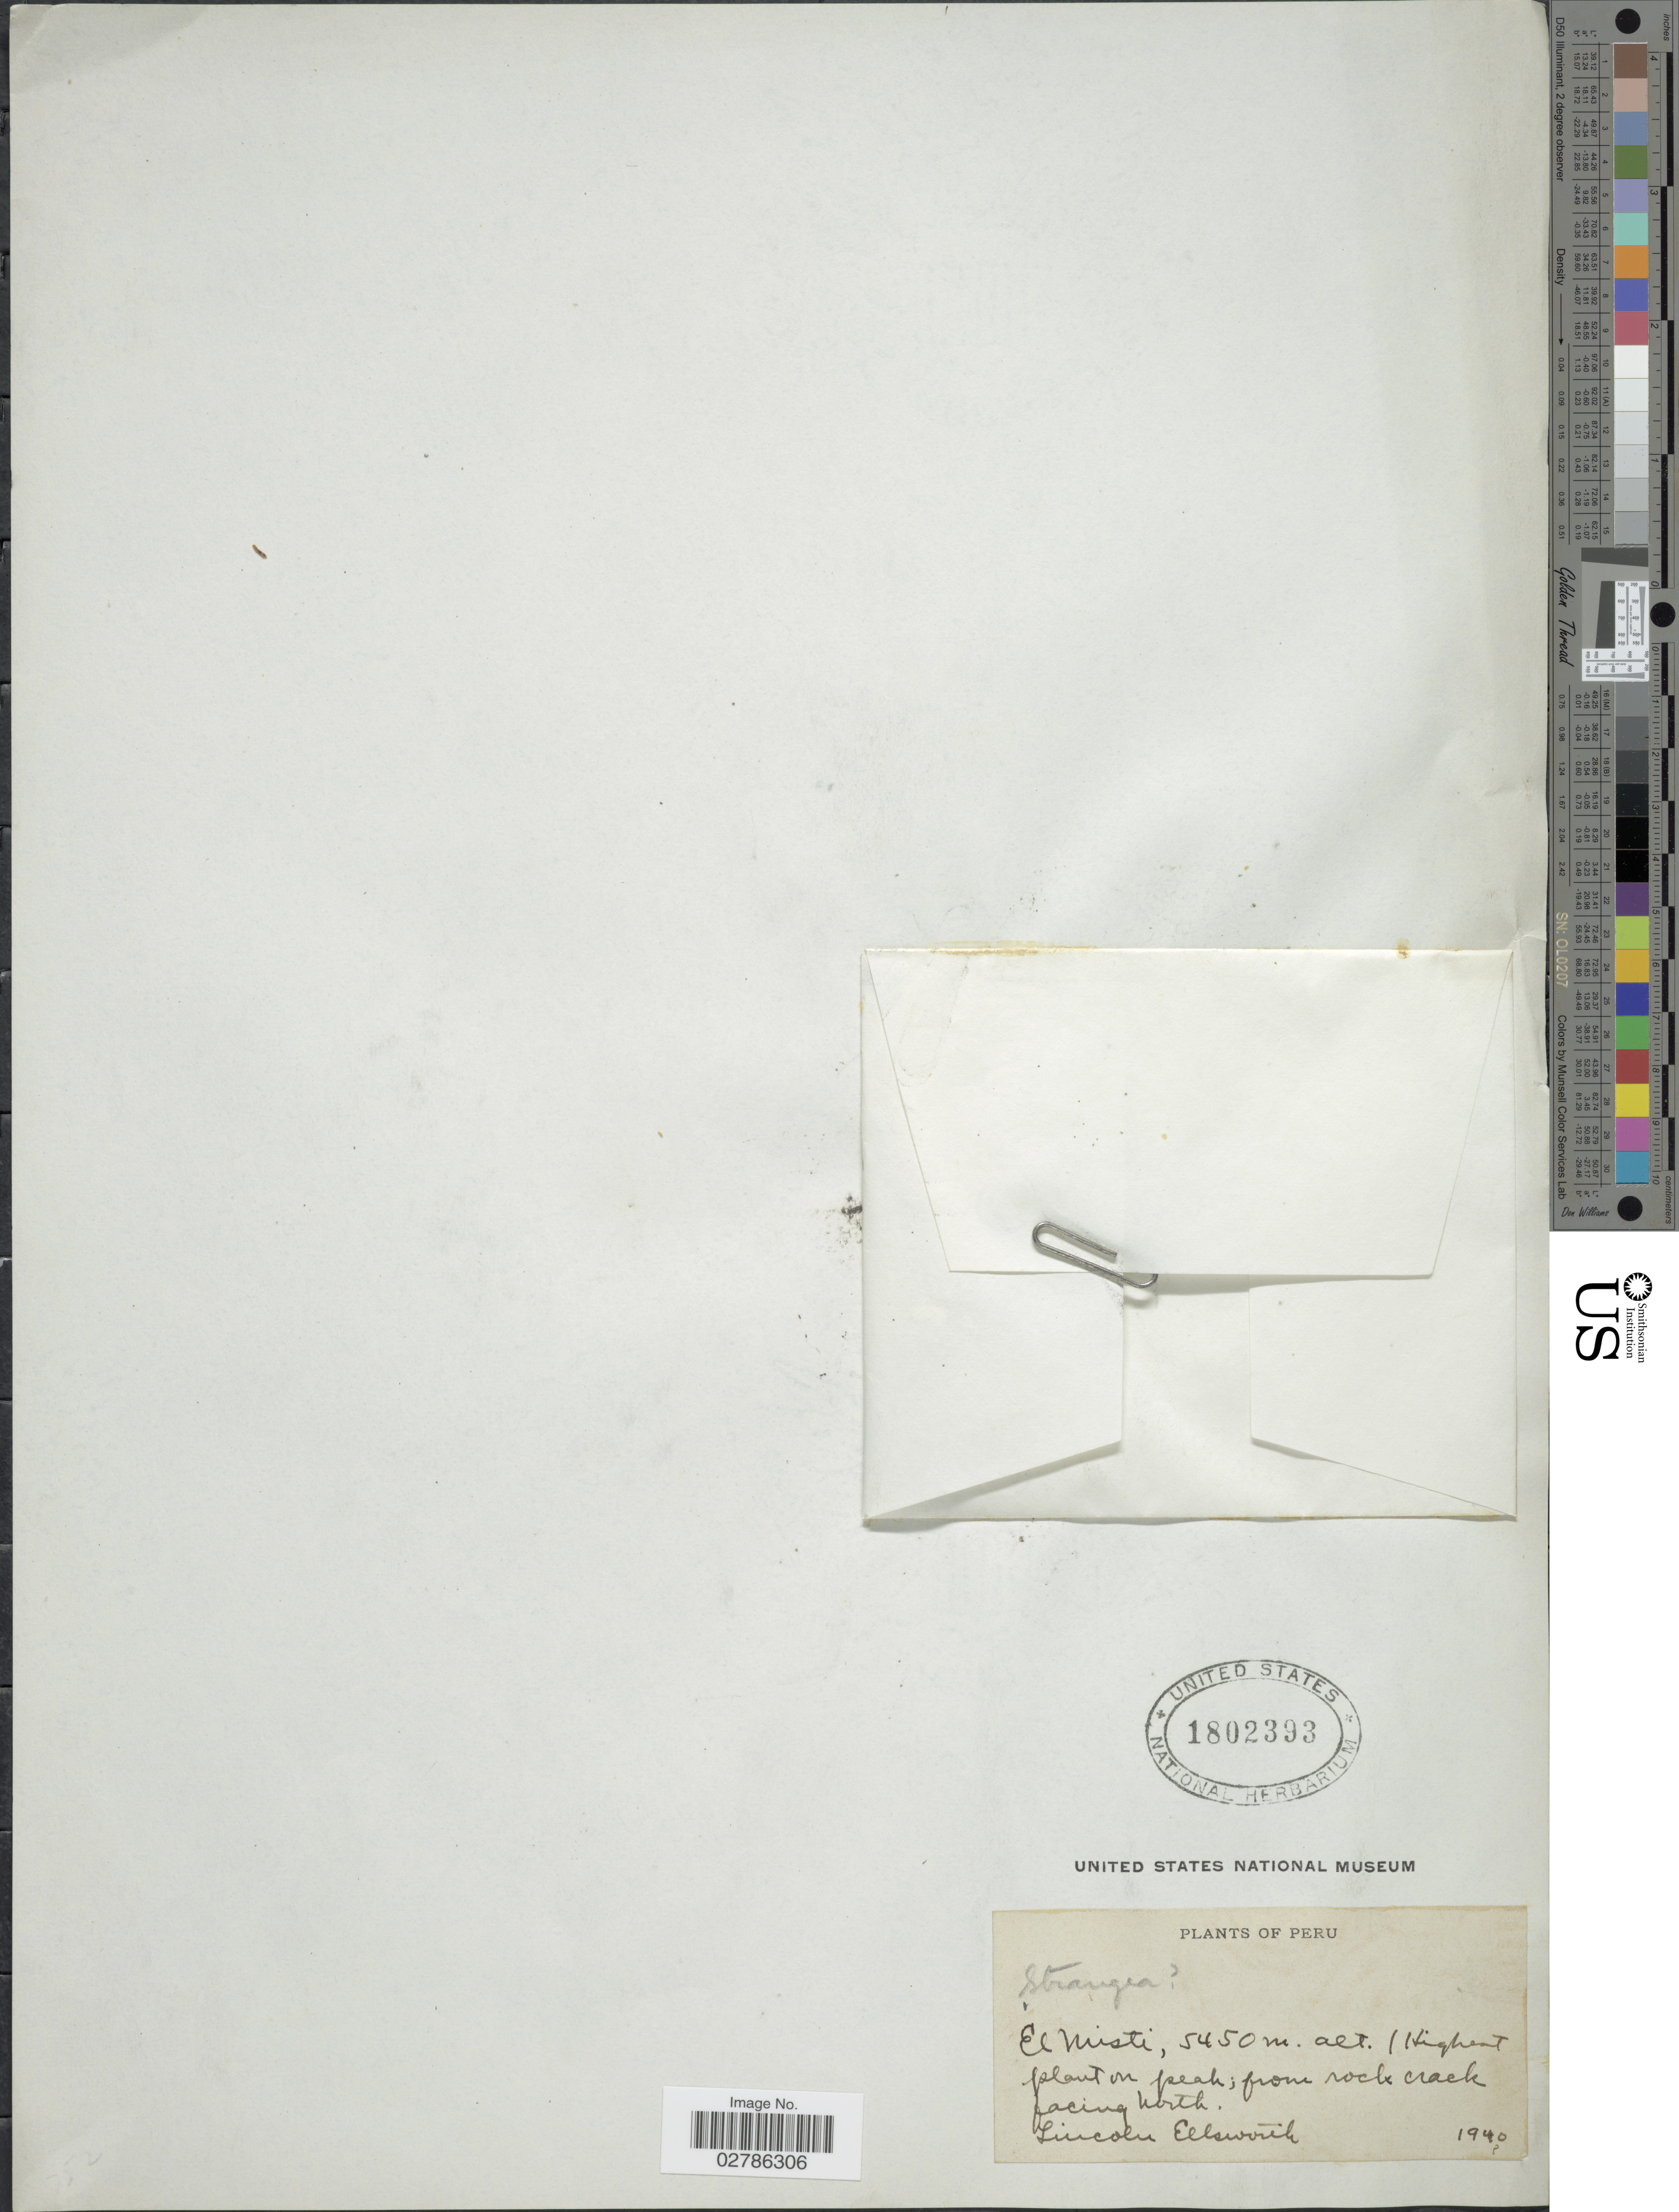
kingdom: Plantae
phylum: Tracheophyta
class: Magnoliopsida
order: Dipsacales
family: Caprifoliaceae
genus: Stangea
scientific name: Stangea sp.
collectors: E. P. Killip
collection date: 1940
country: Peru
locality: El Miste.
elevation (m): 5450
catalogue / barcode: US 1802393